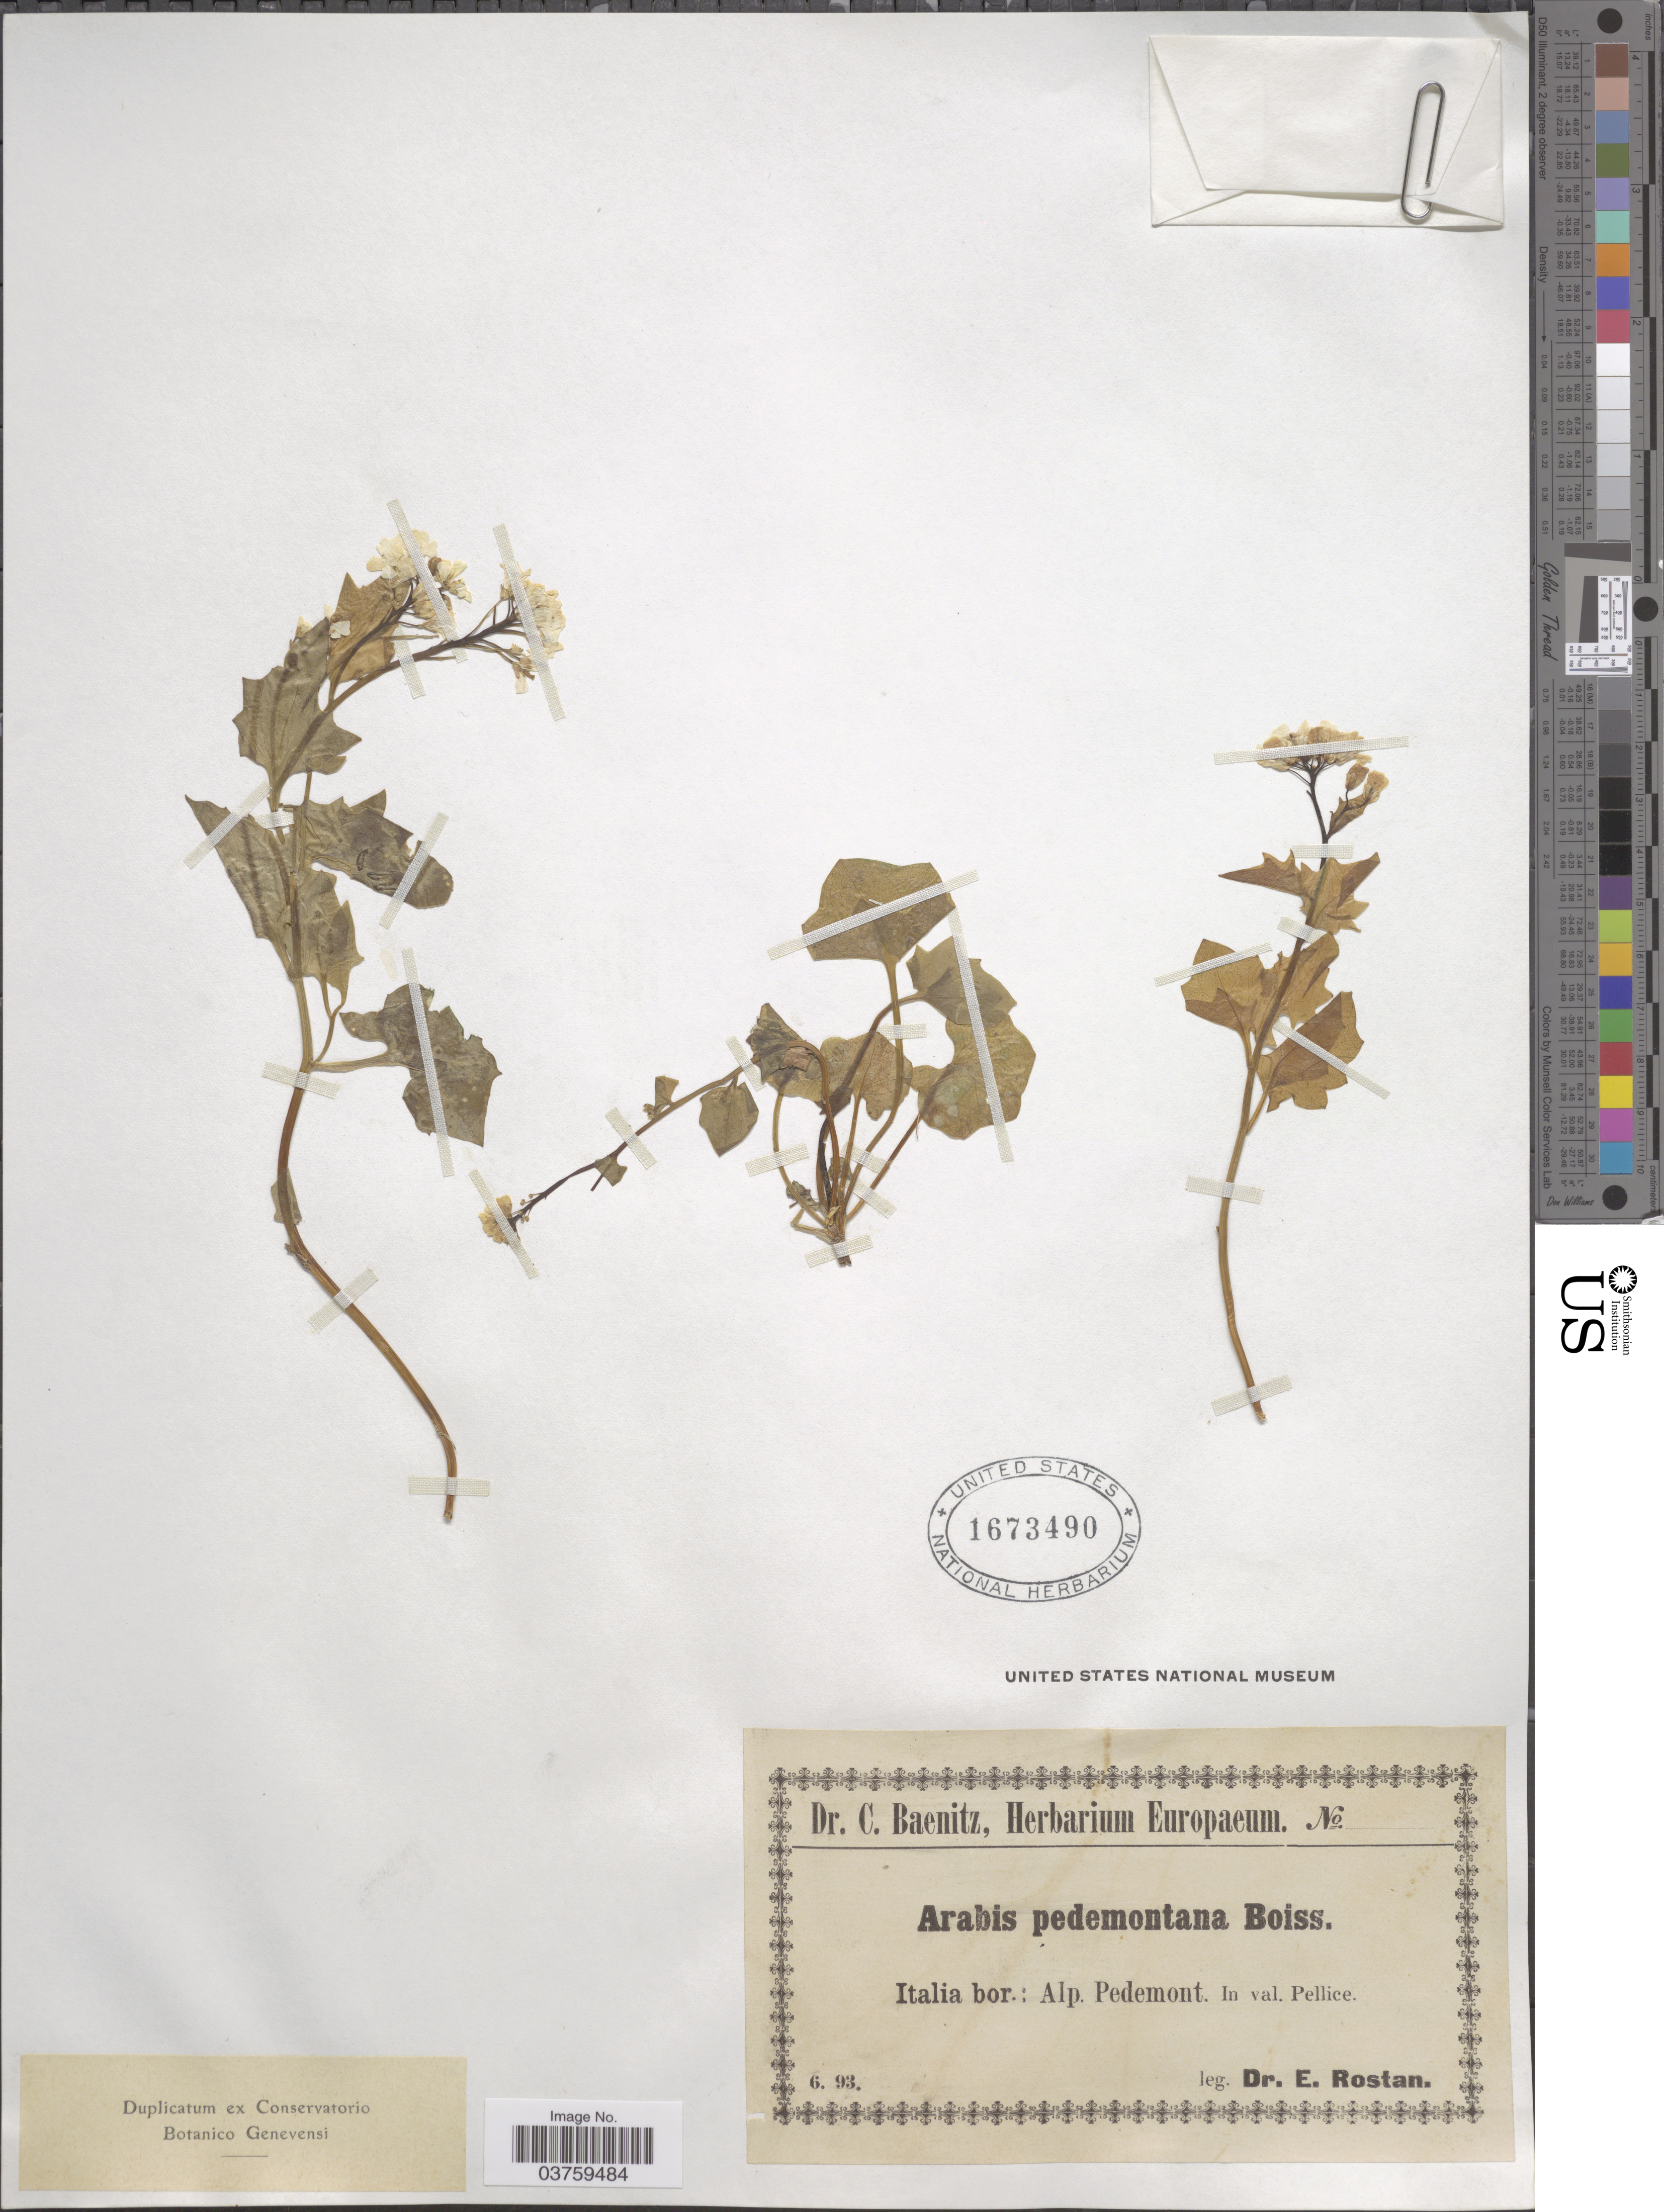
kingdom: Plantae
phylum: Tracheophyta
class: Magnoliopsida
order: Brassicales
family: Brassicaceae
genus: Arabis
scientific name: Arabis pedemontana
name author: Boiss.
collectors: E. Rostan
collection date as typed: Transcribed d/m/y: /6/93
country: Italy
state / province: Piedmont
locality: Italia bor.: Alp. Pedemont. In val. Pellice.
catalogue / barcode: US 1673490